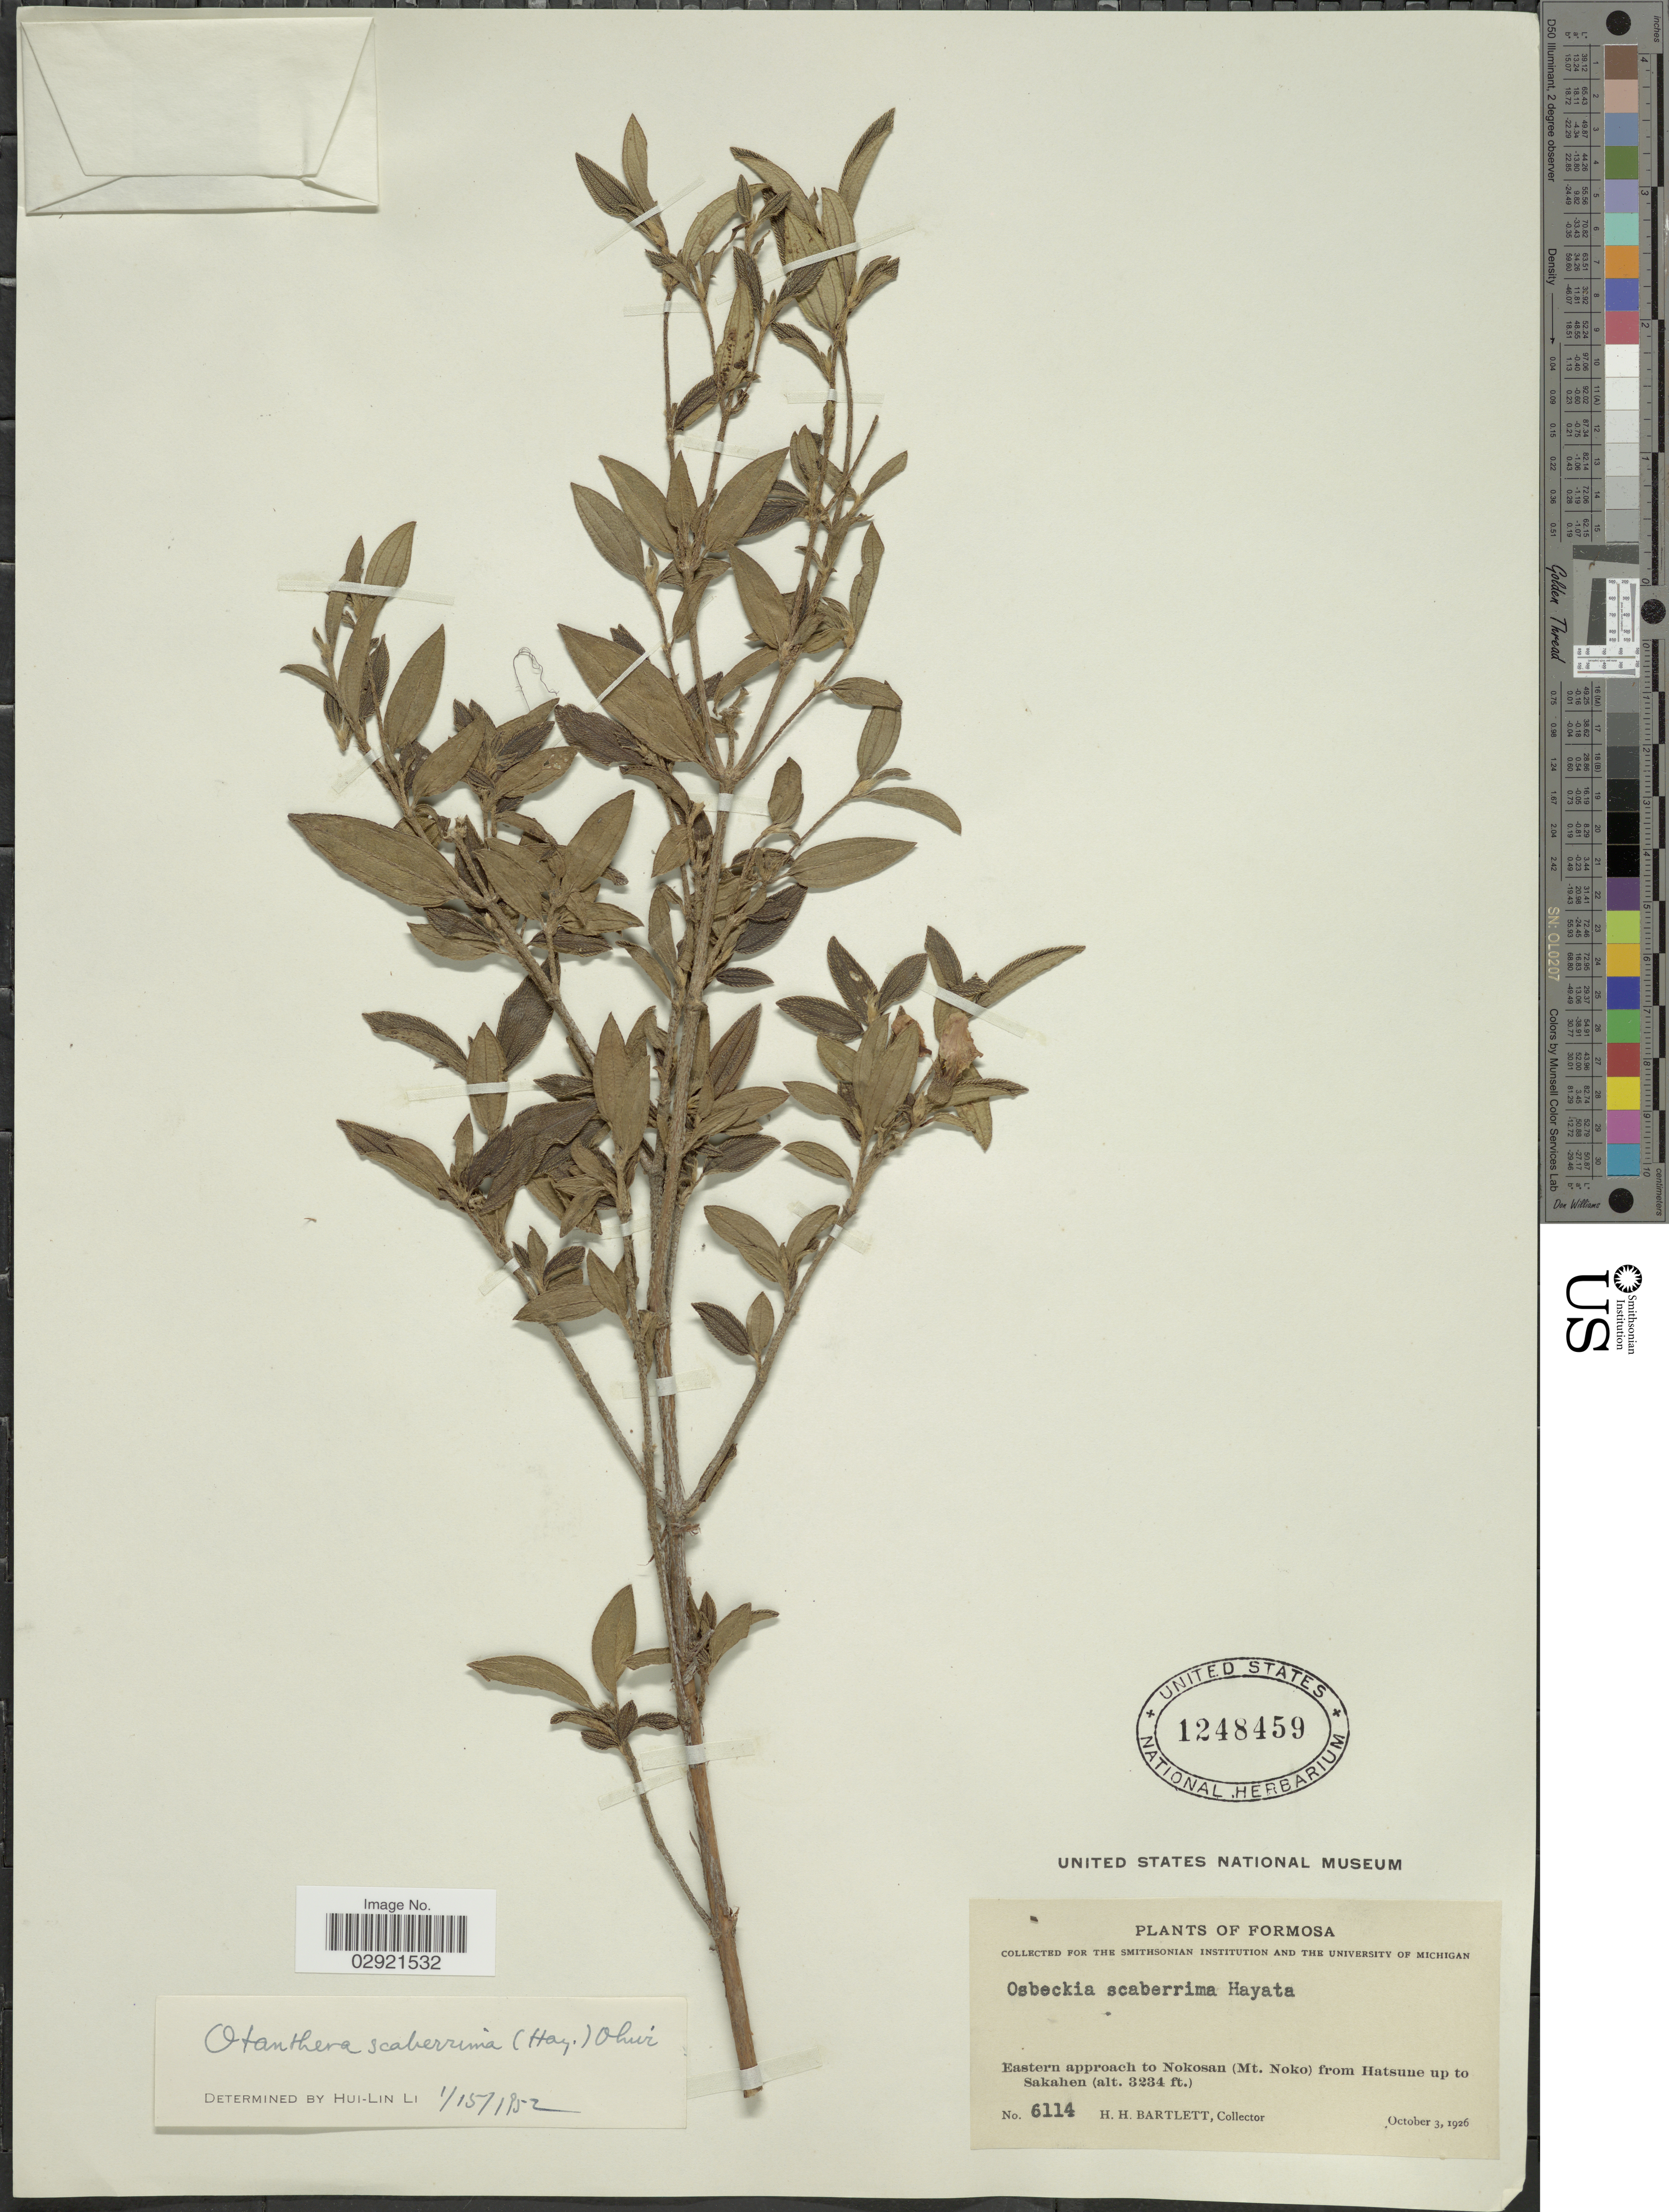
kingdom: Plantae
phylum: Tracheophyta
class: Magnoliopsida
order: Myrtales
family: Melastomataceae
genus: Melastoma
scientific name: Melastoma scaberrimum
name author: (Hayata) Y.P. Yang & H.Y. Liu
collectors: H. H. Bartlett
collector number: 6114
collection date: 1926-10-03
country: Taiwan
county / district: Hualien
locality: Formosa. Eastern approach to Nokosan (Mt. Noko) from Hatsuue up to Sakahen.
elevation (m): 986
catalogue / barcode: US 1248459